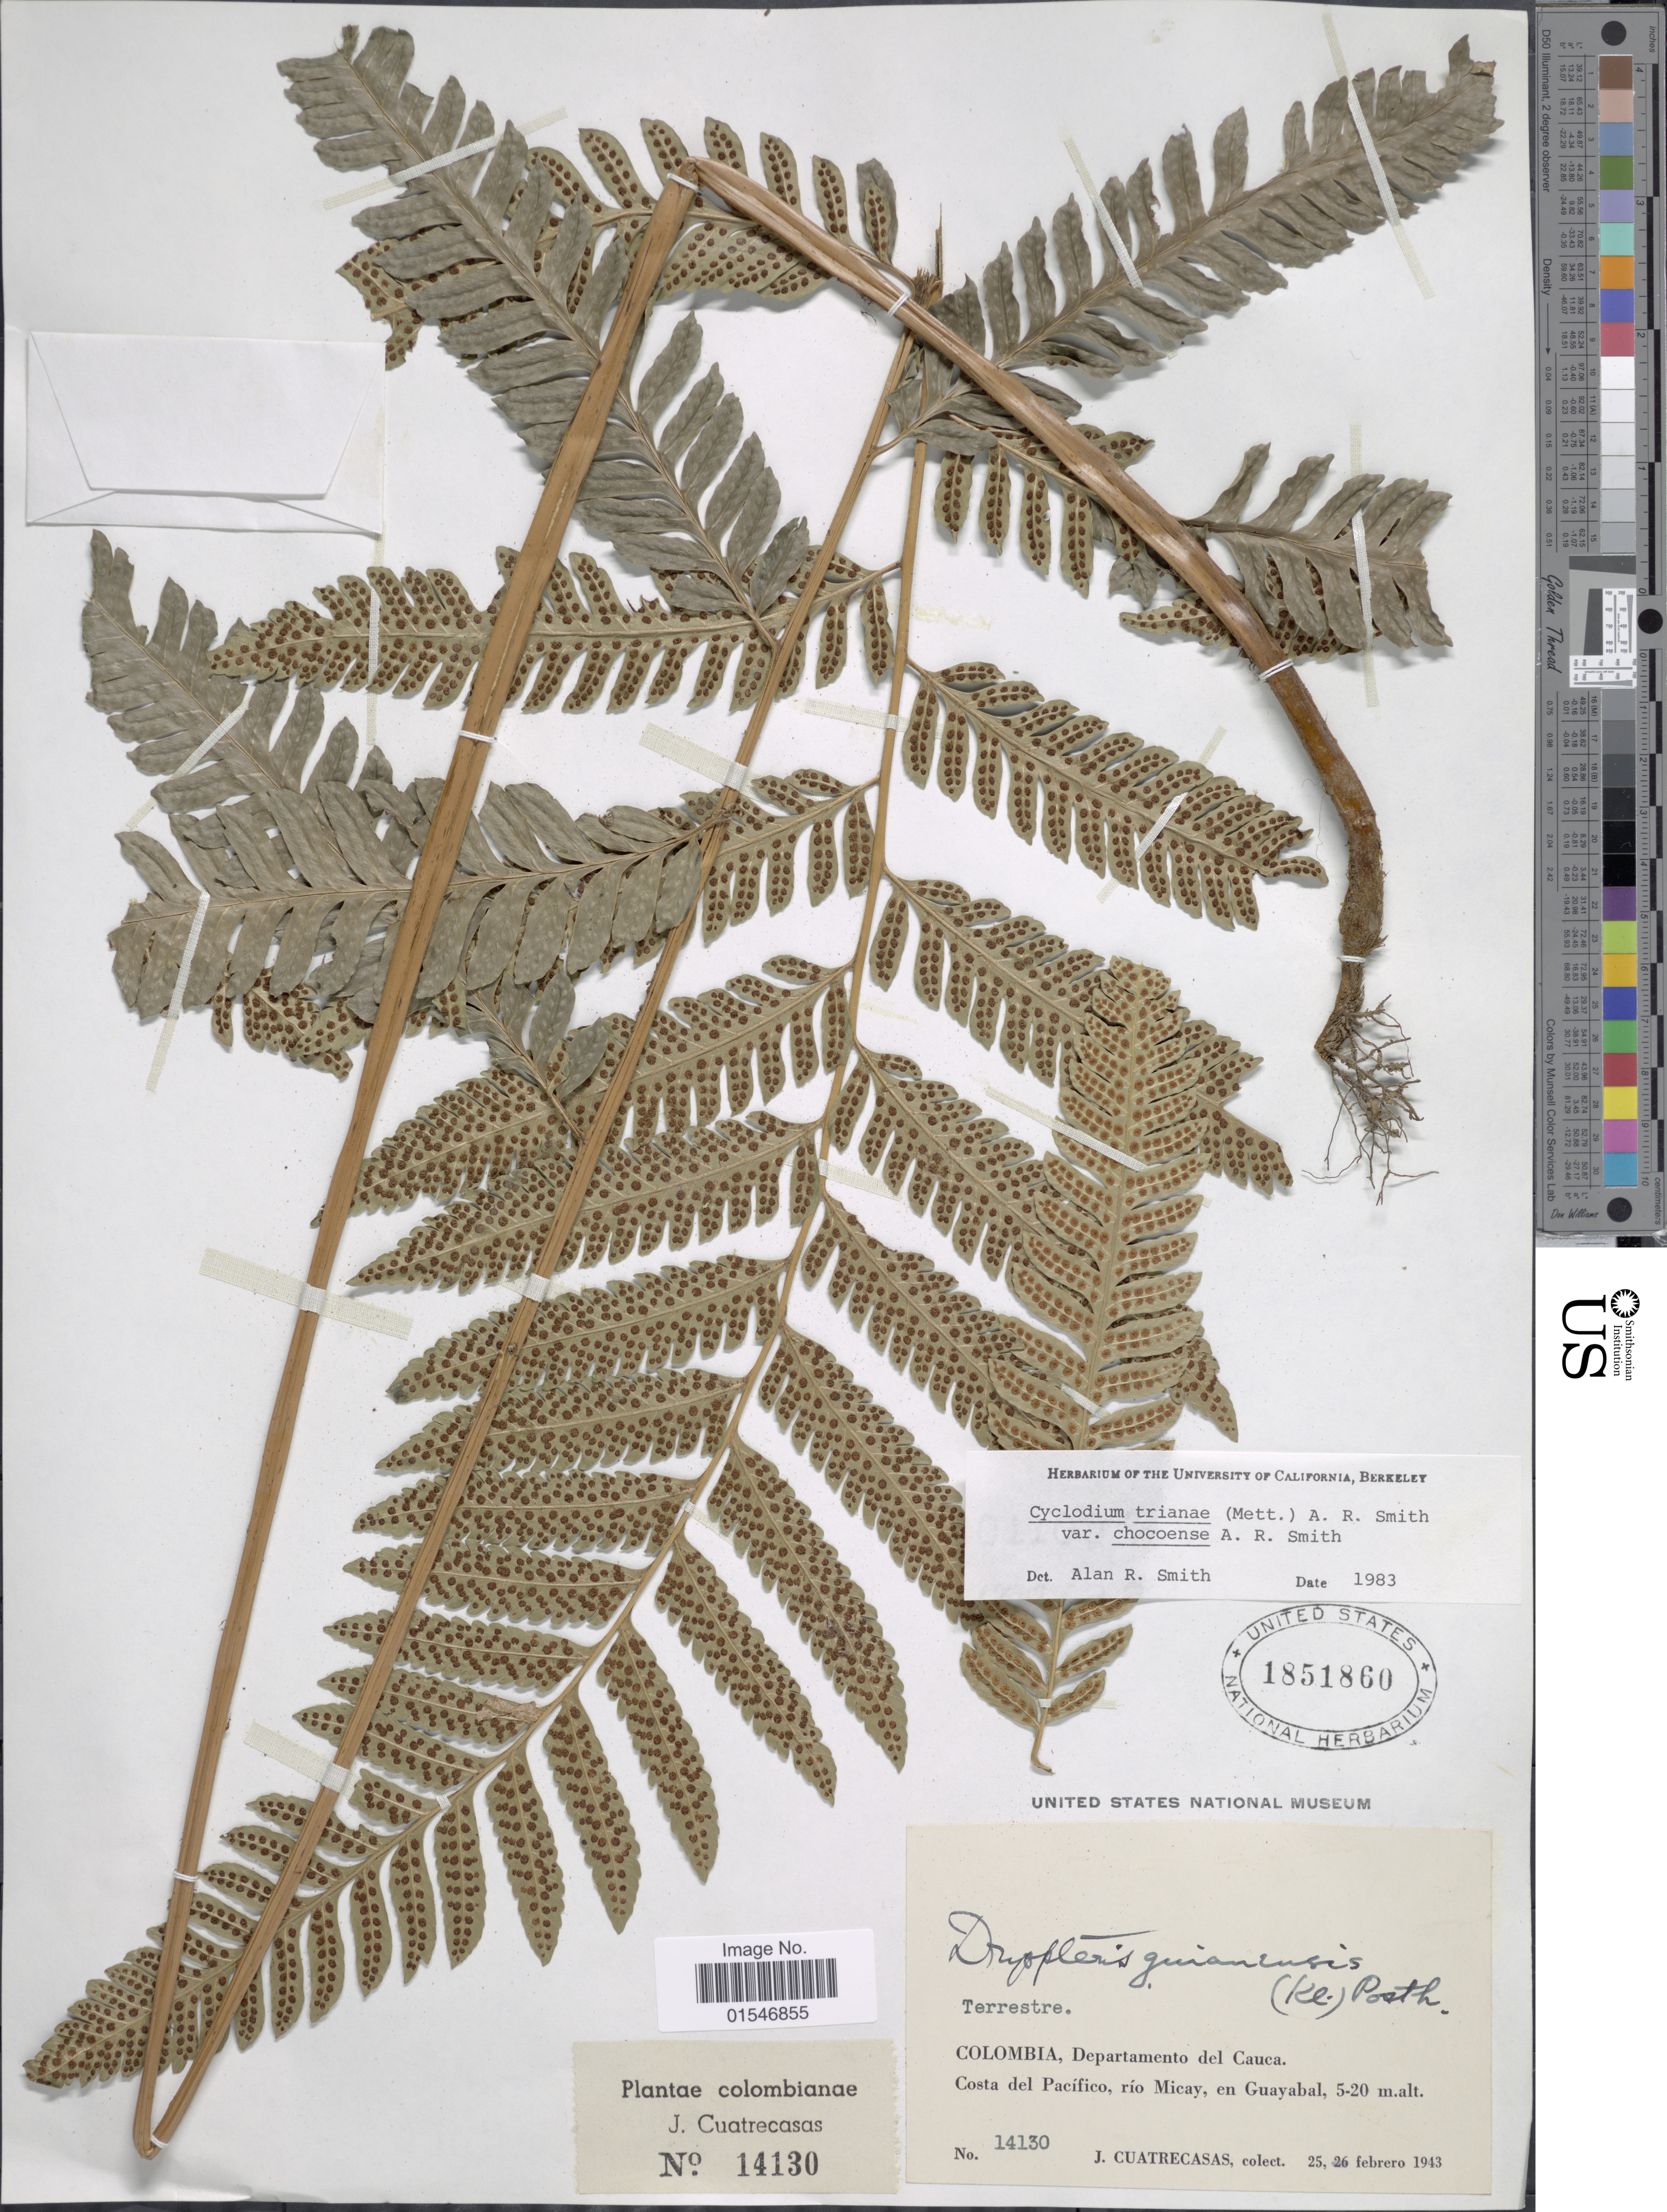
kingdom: Plantae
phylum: Tracheophyta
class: Polypodiopsida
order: Polypodiales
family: Dryopteridaceae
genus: Cyclodium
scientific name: Cyclodium trianae var. chocoense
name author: A.R. Sm.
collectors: J. Cuatrecasas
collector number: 14130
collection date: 1943-02-25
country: Colombia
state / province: Cauca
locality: Colombia, Departamento del Cauca. Costa del Pacifico, rio Miay, en Guayabal.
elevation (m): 5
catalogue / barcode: US 1851860